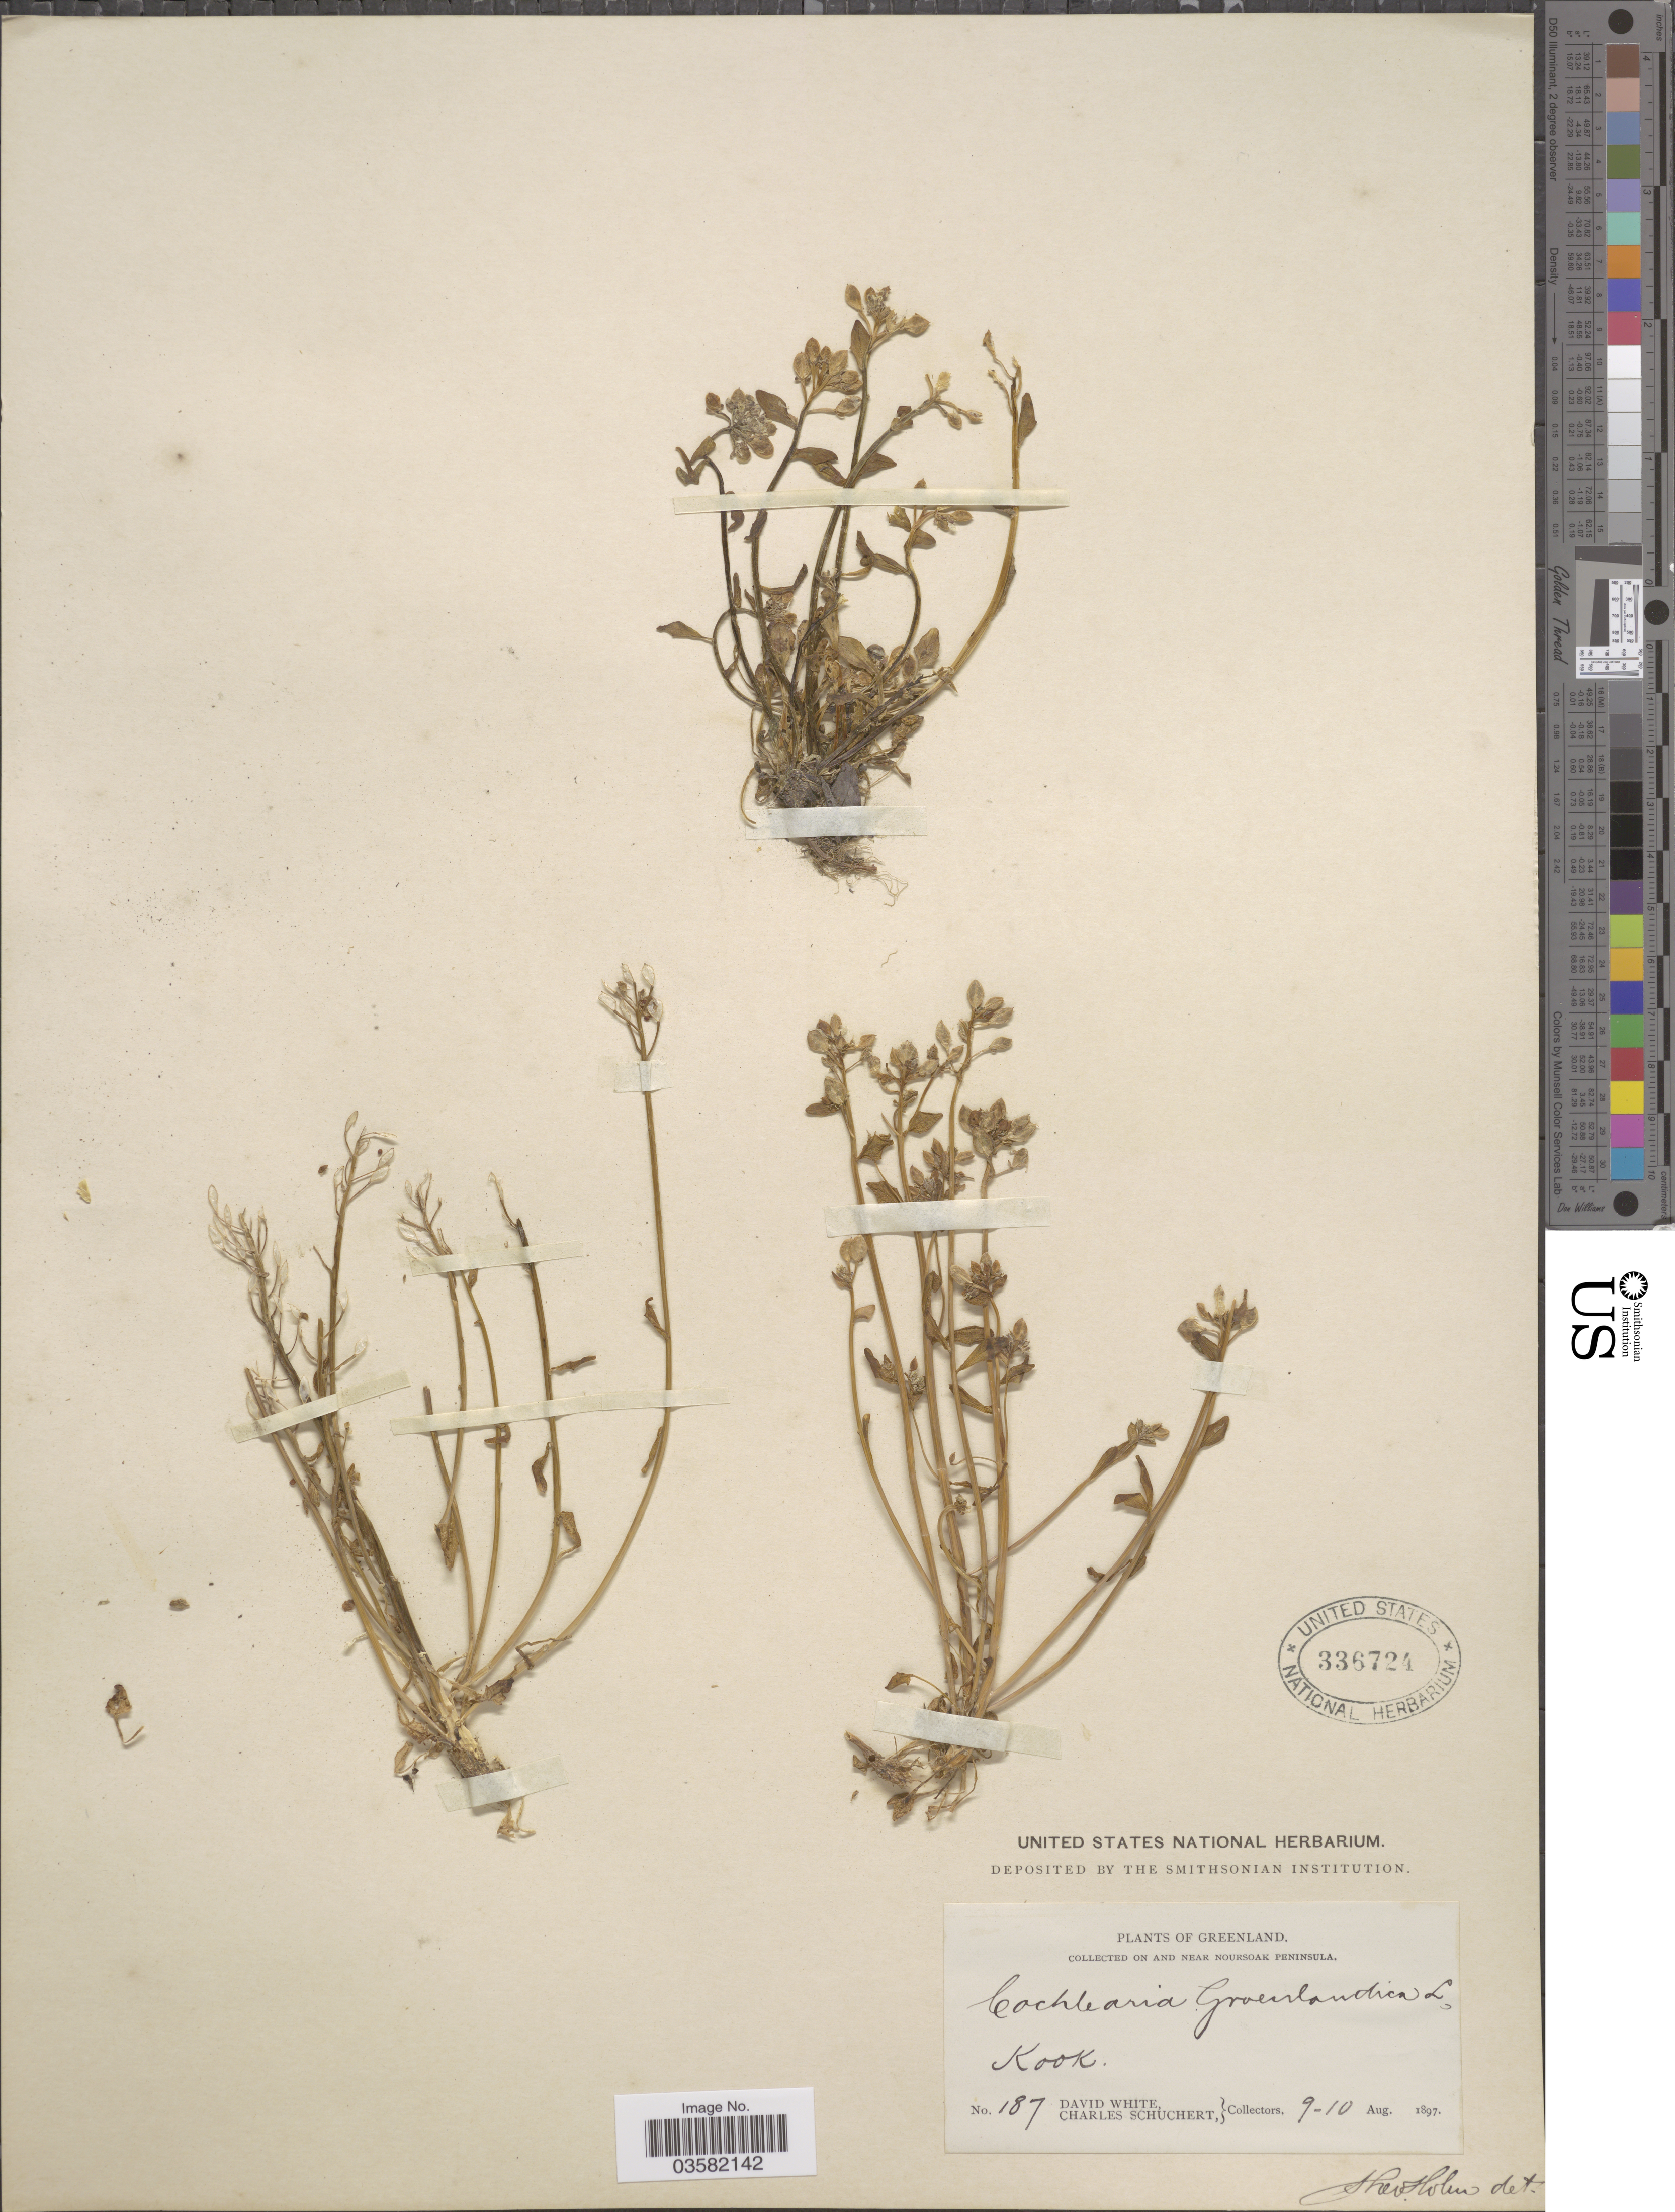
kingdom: Plantae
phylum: Tracheophyta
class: Magnoliopsida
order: Brassicales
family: Brassicaceae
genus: Cochlearia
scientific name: Cochlearia groenlandica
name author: L.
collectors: D. White & C. Schuchert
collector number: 187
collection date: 1897-08-09/1897-08-10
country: Greenland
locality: On and near Noursoak Peninsula. Kook.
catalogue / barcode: US 336724